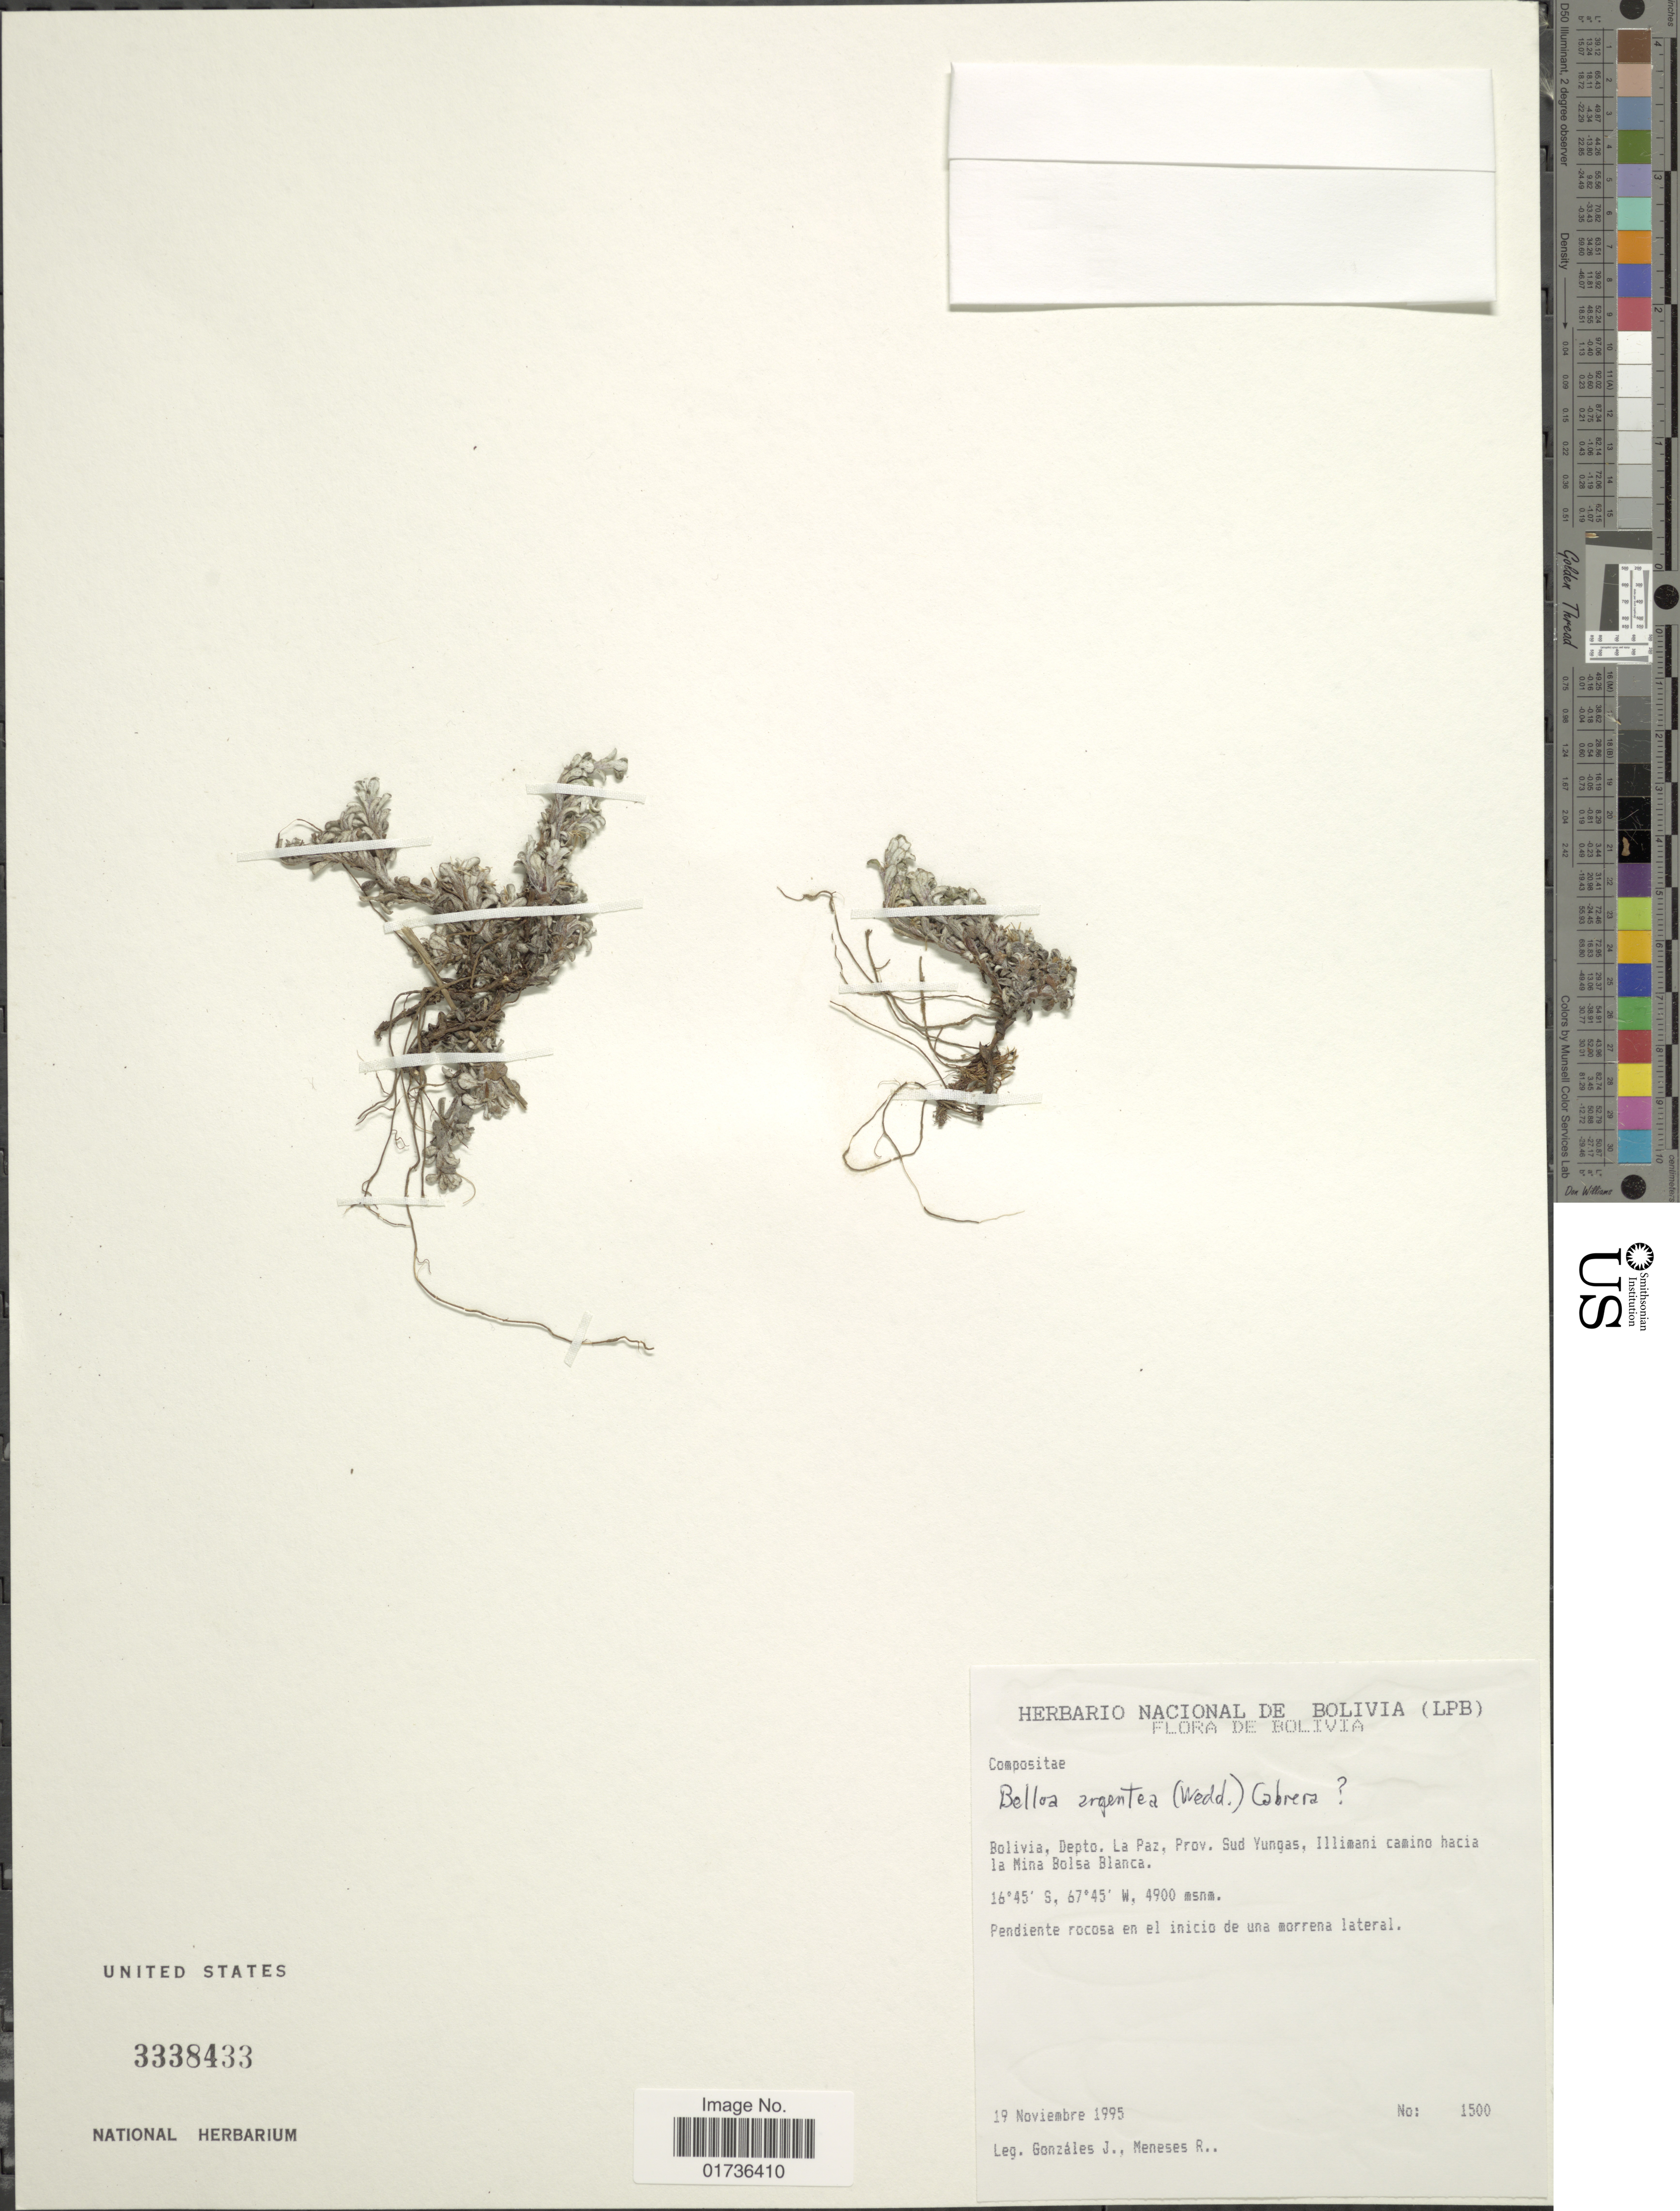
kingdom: Plantae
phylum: Tracheophyta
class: Magnoliopsida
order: Asterales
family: Asteraceae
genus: Belloa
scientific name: Belloa argentea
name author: (Wedd.) Cabrera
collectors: J. Gonzales & R. I. Meneses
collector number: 1500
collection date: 1995-11-19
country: Bolivia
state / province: La Paz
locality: Depto. La Paz, Prov. Sud Yungas, Illimani camino hacia la Mina Bolsa Blanca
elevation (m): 4900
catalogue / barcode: US 3338433